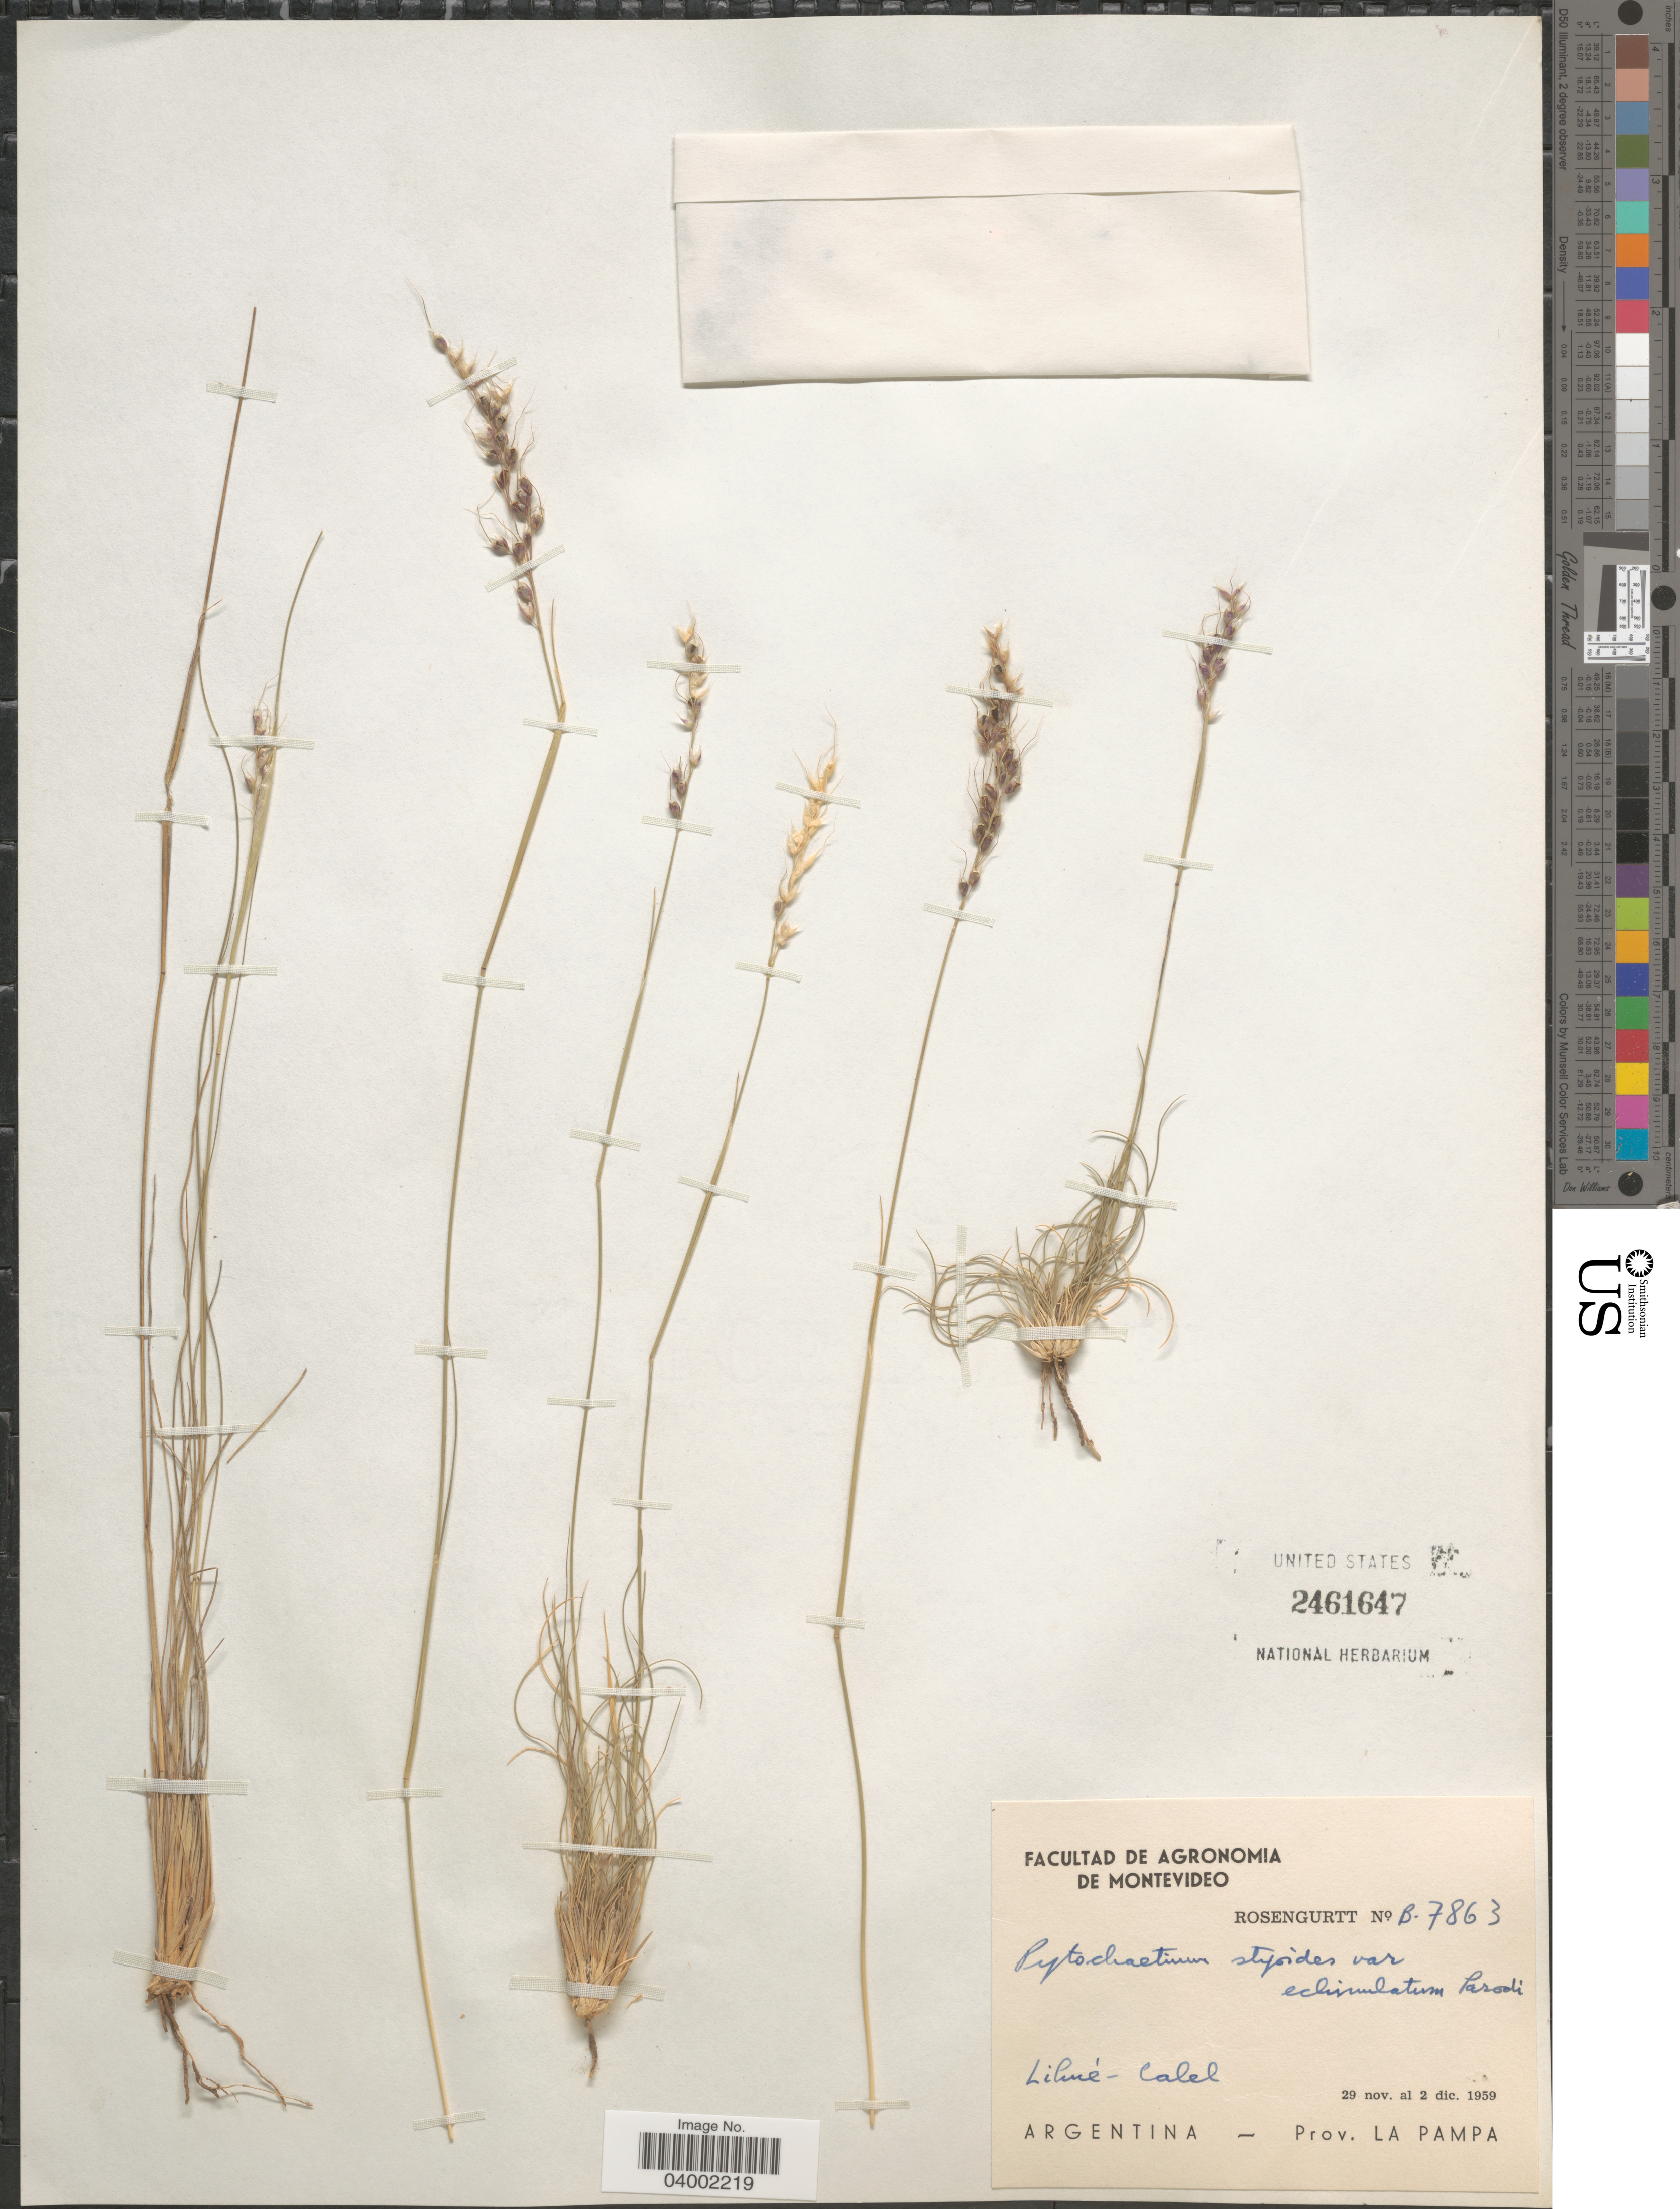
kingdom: Plantae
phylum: Tracheophyta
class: Liliopsida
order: Poales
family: Poaceae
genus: Piptochaetium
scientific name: Piptochaetium stipoides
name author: (Trin. & Rupr.) Hack. & Arechav.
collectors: Rosengurtt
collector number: B-7863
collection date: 1959-11-29/1959-12-02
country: Argentina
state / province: La Pampa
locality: Lilmé-Calel.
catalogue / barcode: US 2461647